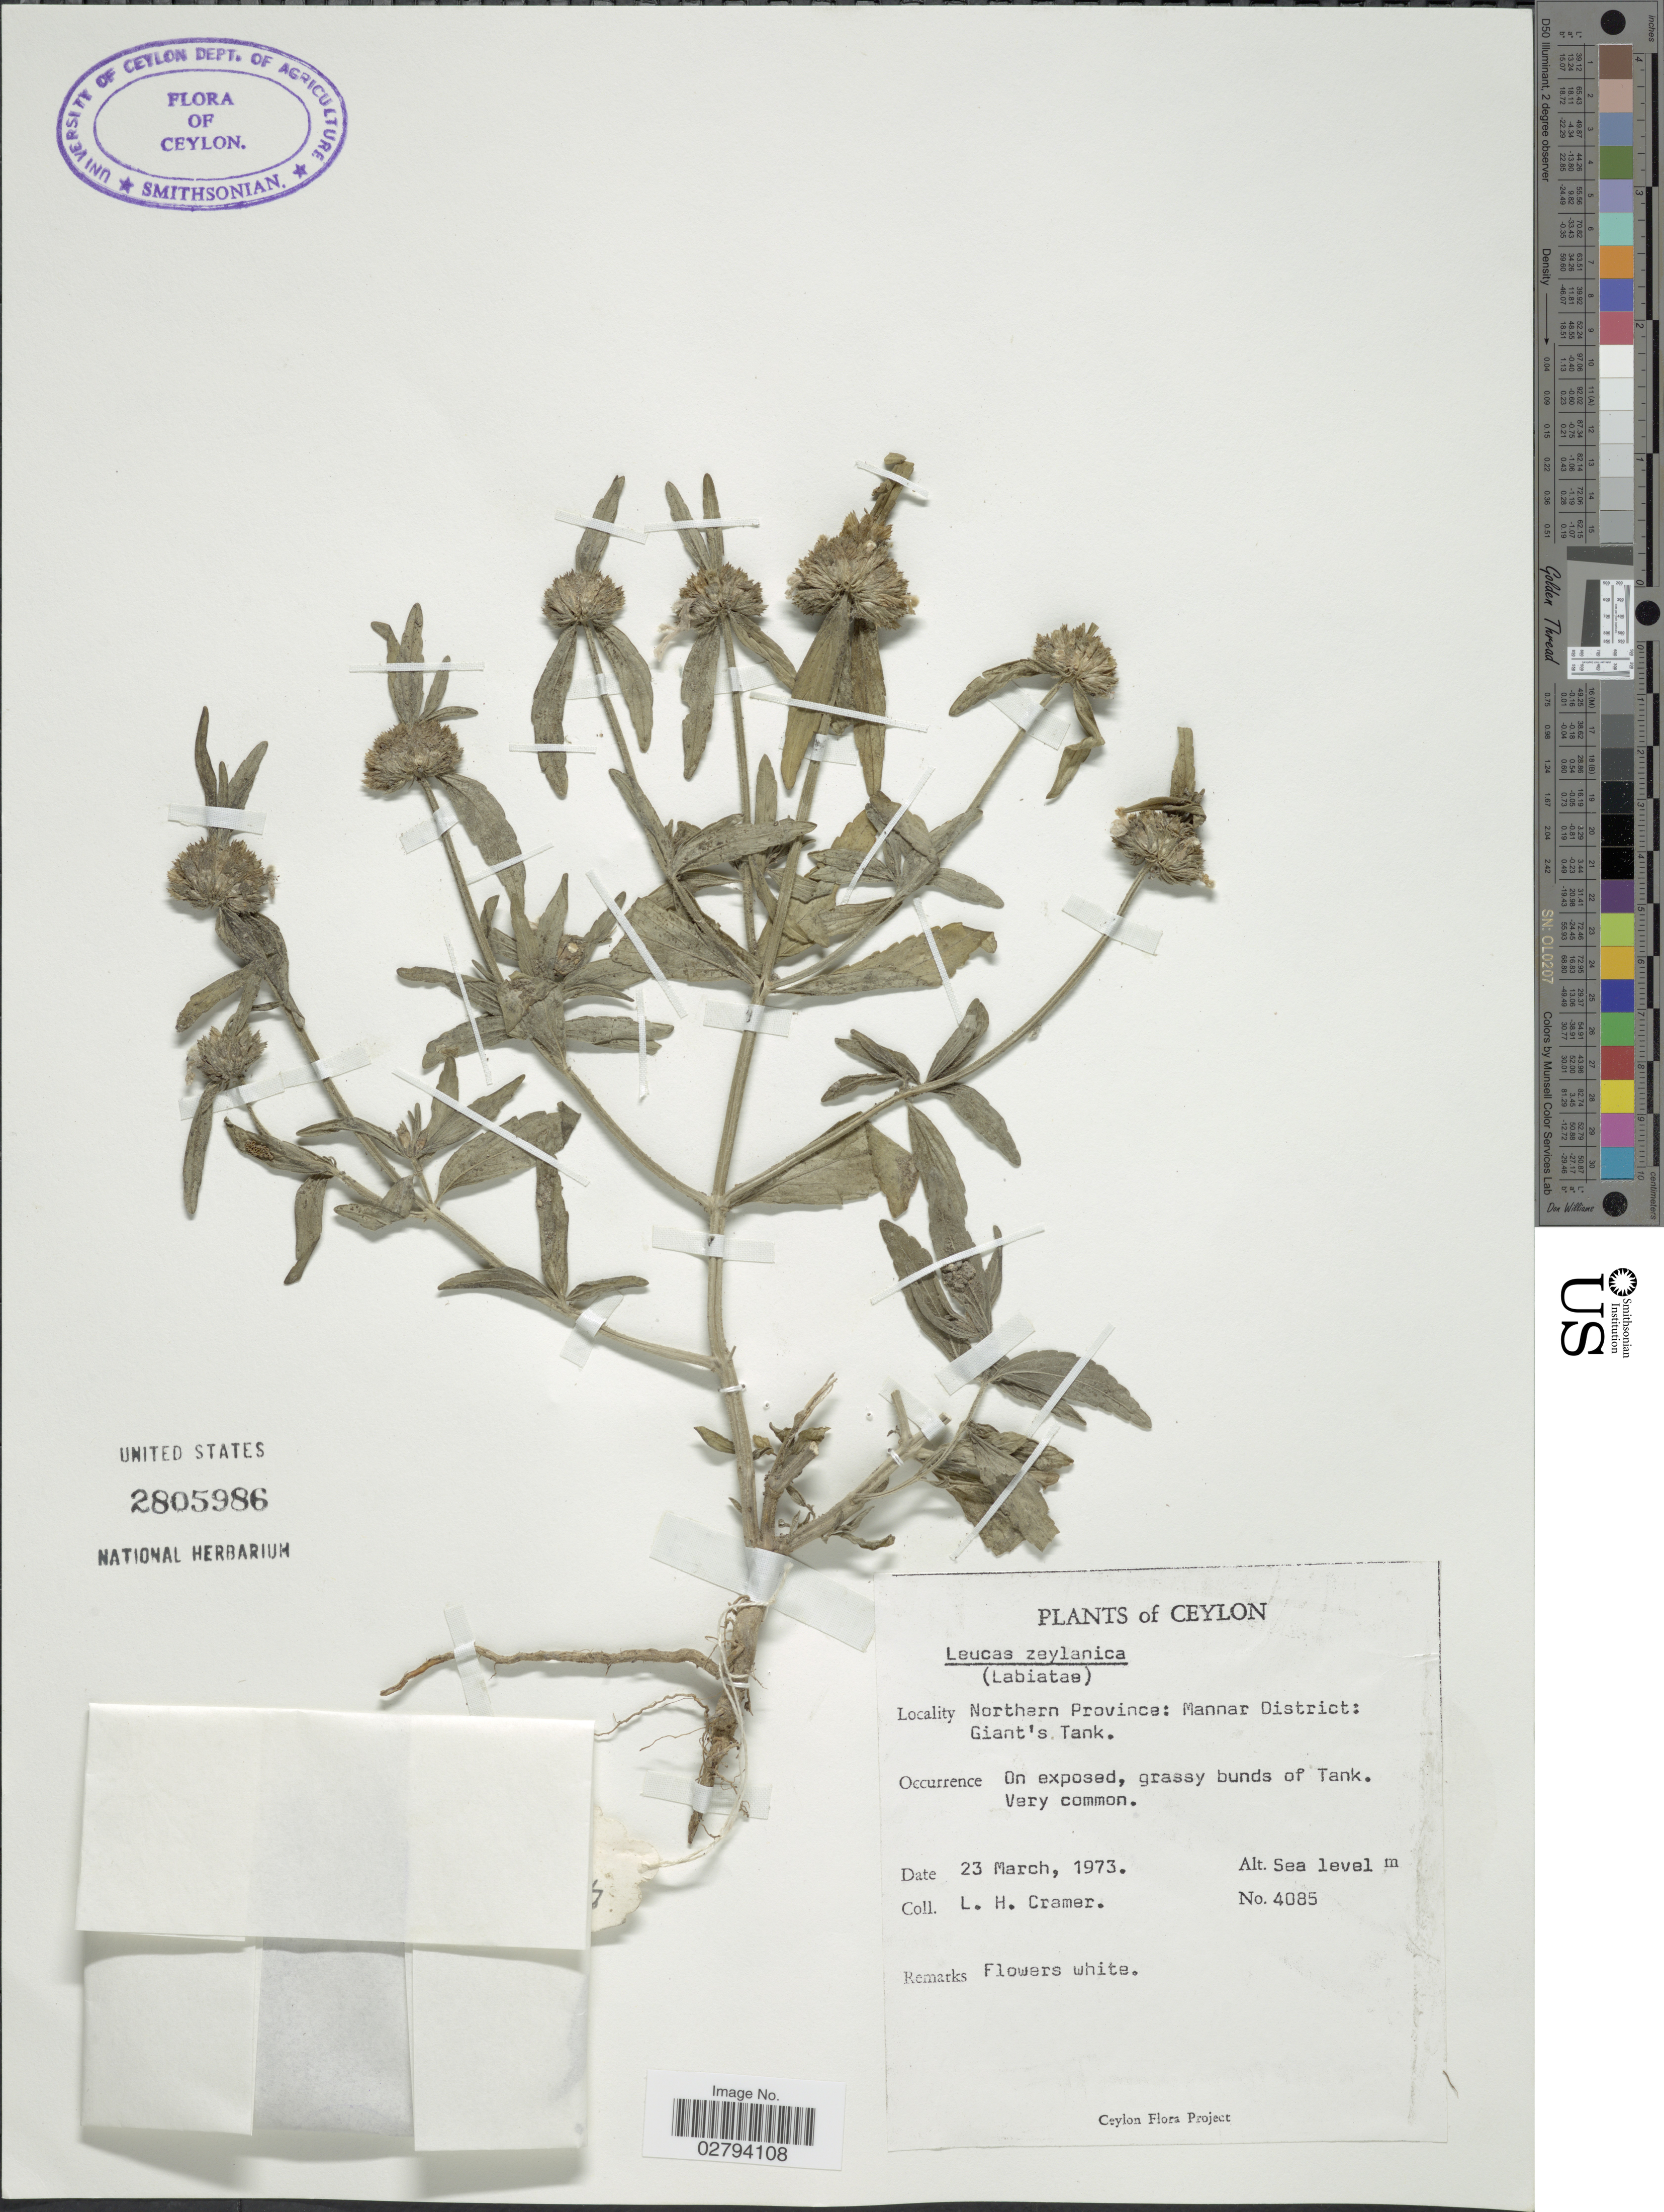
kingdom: Plantae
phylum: Tracheophyta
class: Magnoliopsida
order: Lamiales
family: Lamiaceae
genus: Leucas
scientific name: Leucas zeylanica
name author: (L.) W.T. Aiton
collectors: L. H. Cramer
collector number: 4085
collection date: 1973-03-23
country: Sri Lanka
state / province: Northern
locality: Ceylon, Northern Province: Mannar District: Giant's Tank.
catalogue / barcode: US 2805986